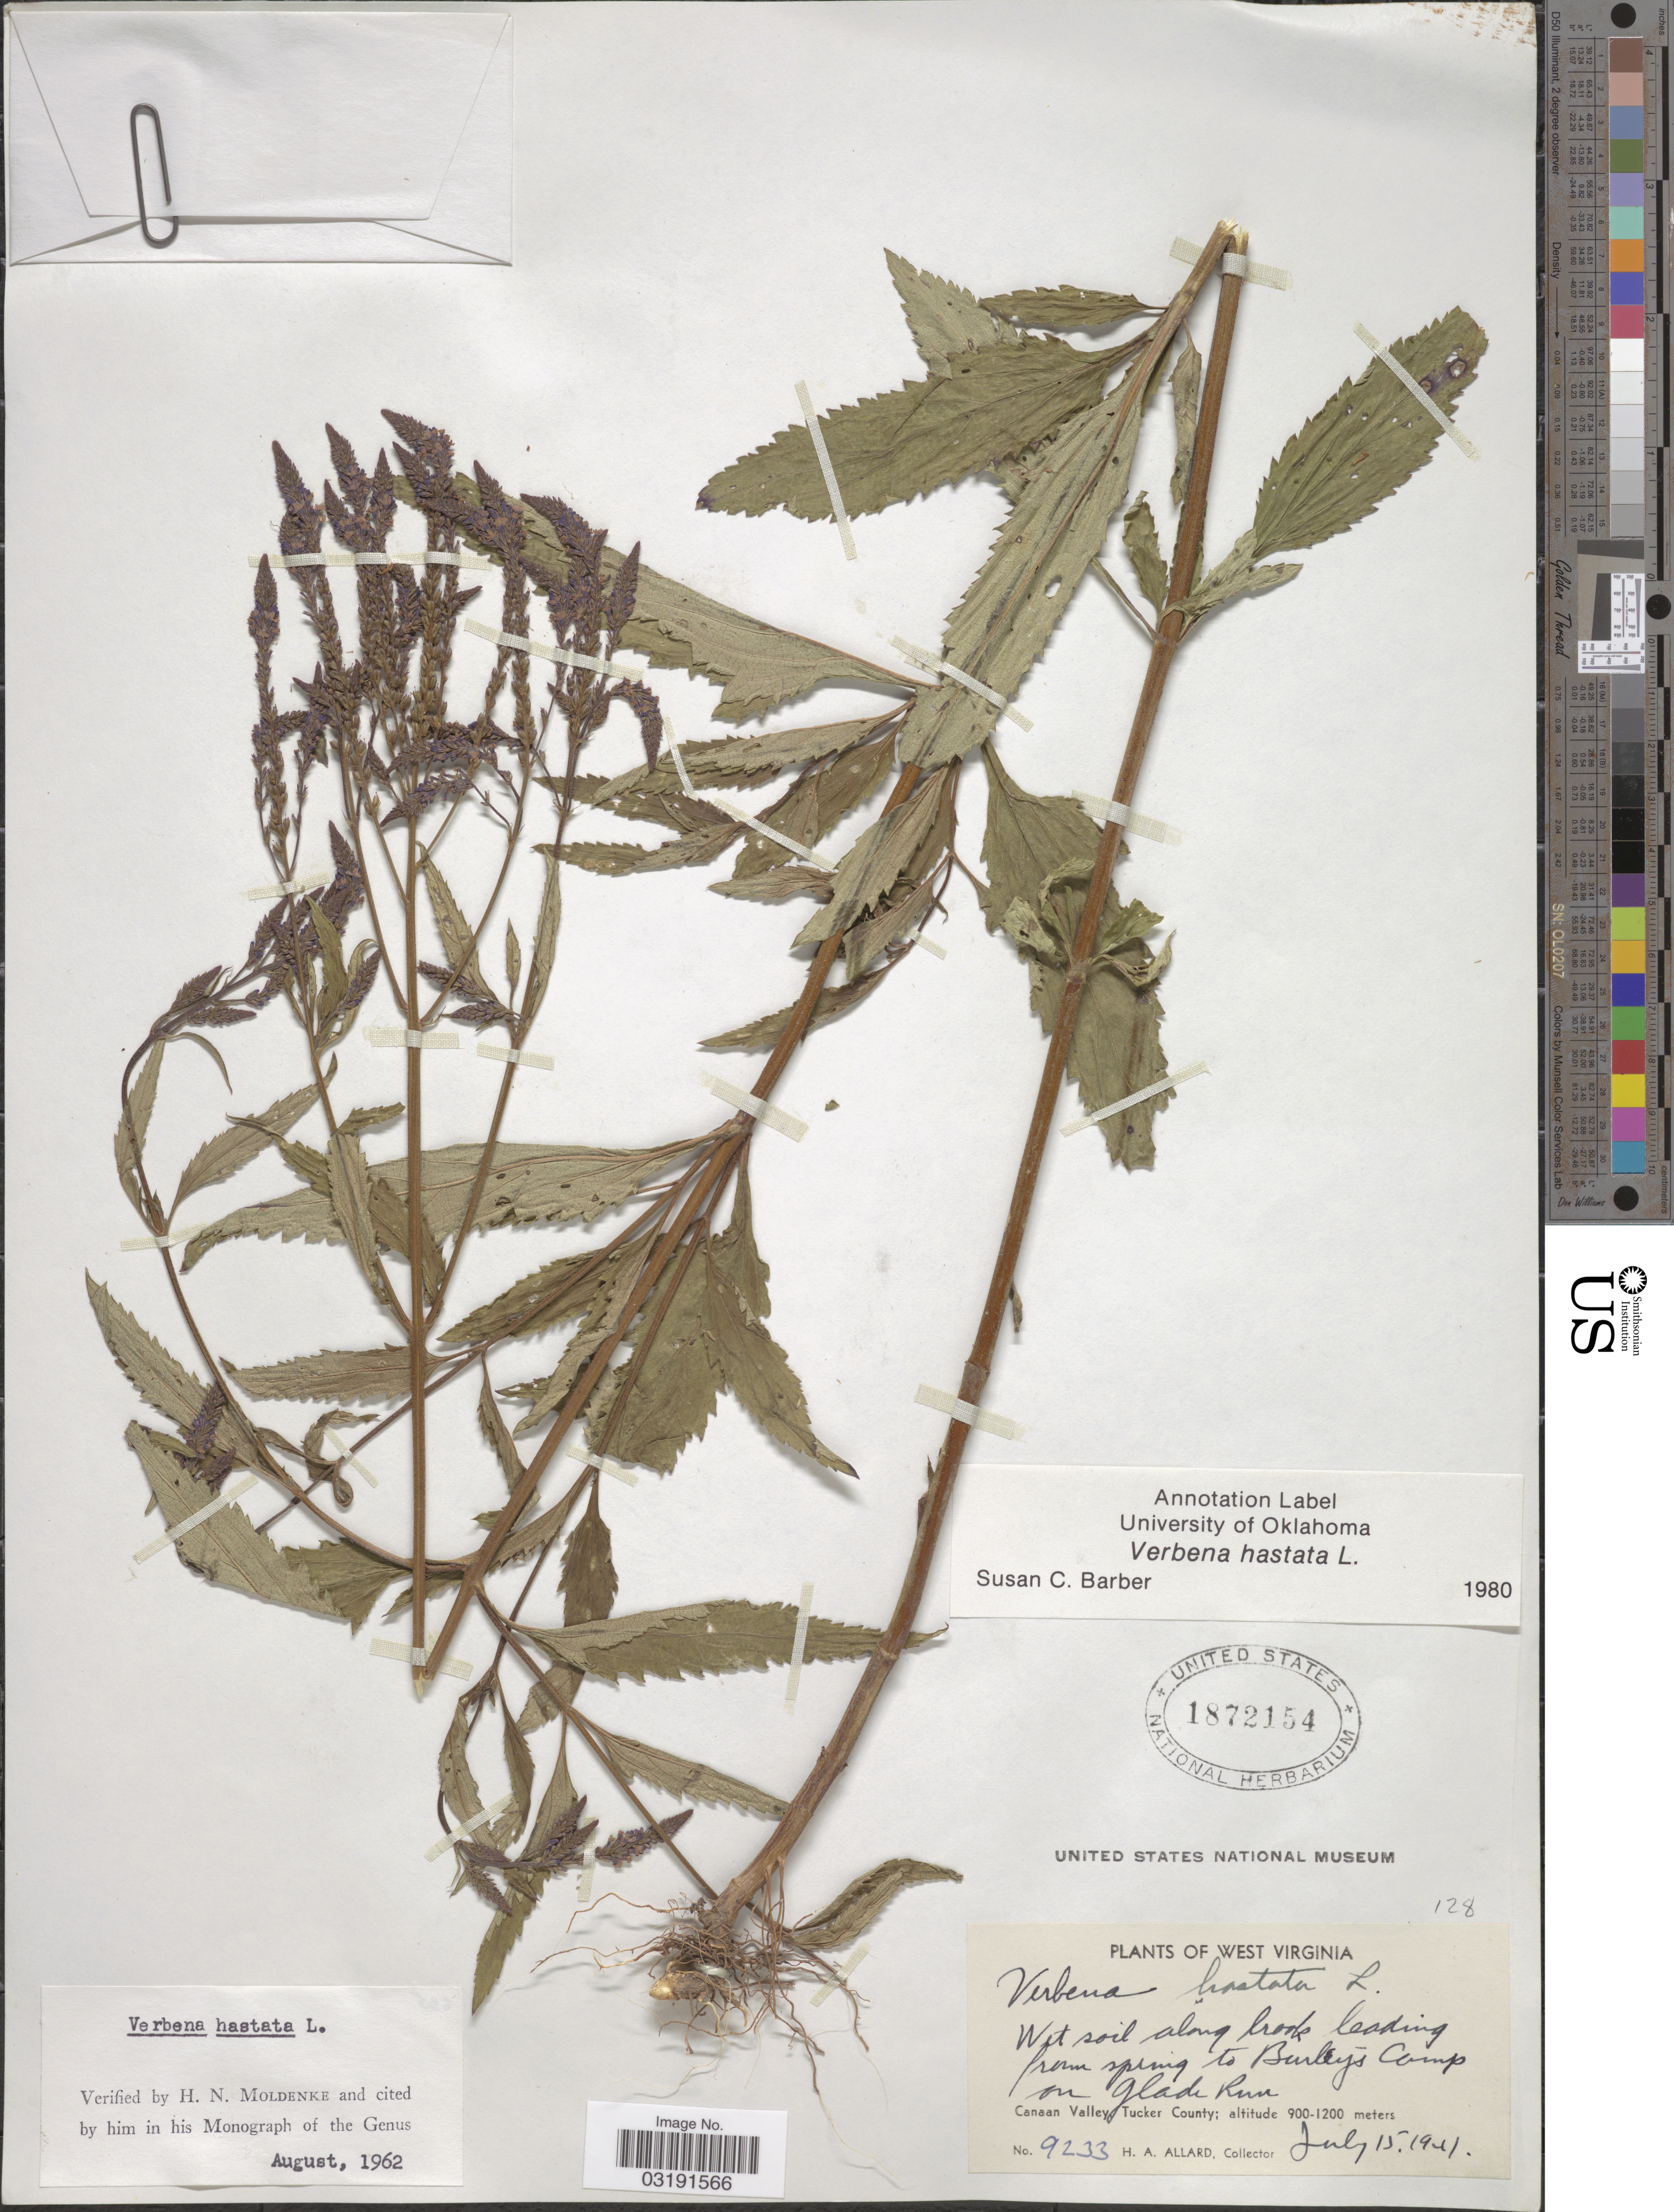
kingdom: Plantae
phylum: Tracheophyta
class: Magnoliopsida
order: Lamiales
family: Verbenaceae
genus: Verbena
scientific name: Verbena hastata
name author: L.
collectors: H. A. Allard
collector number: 9233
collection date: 1941-07-15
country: United States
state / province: West Virginia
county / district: Tucker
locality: Wet soil along brook leading from spring to Burley's Camp on Glade Run, Canaan Valley Tucker County.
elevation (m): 900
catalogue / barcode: US 1872154